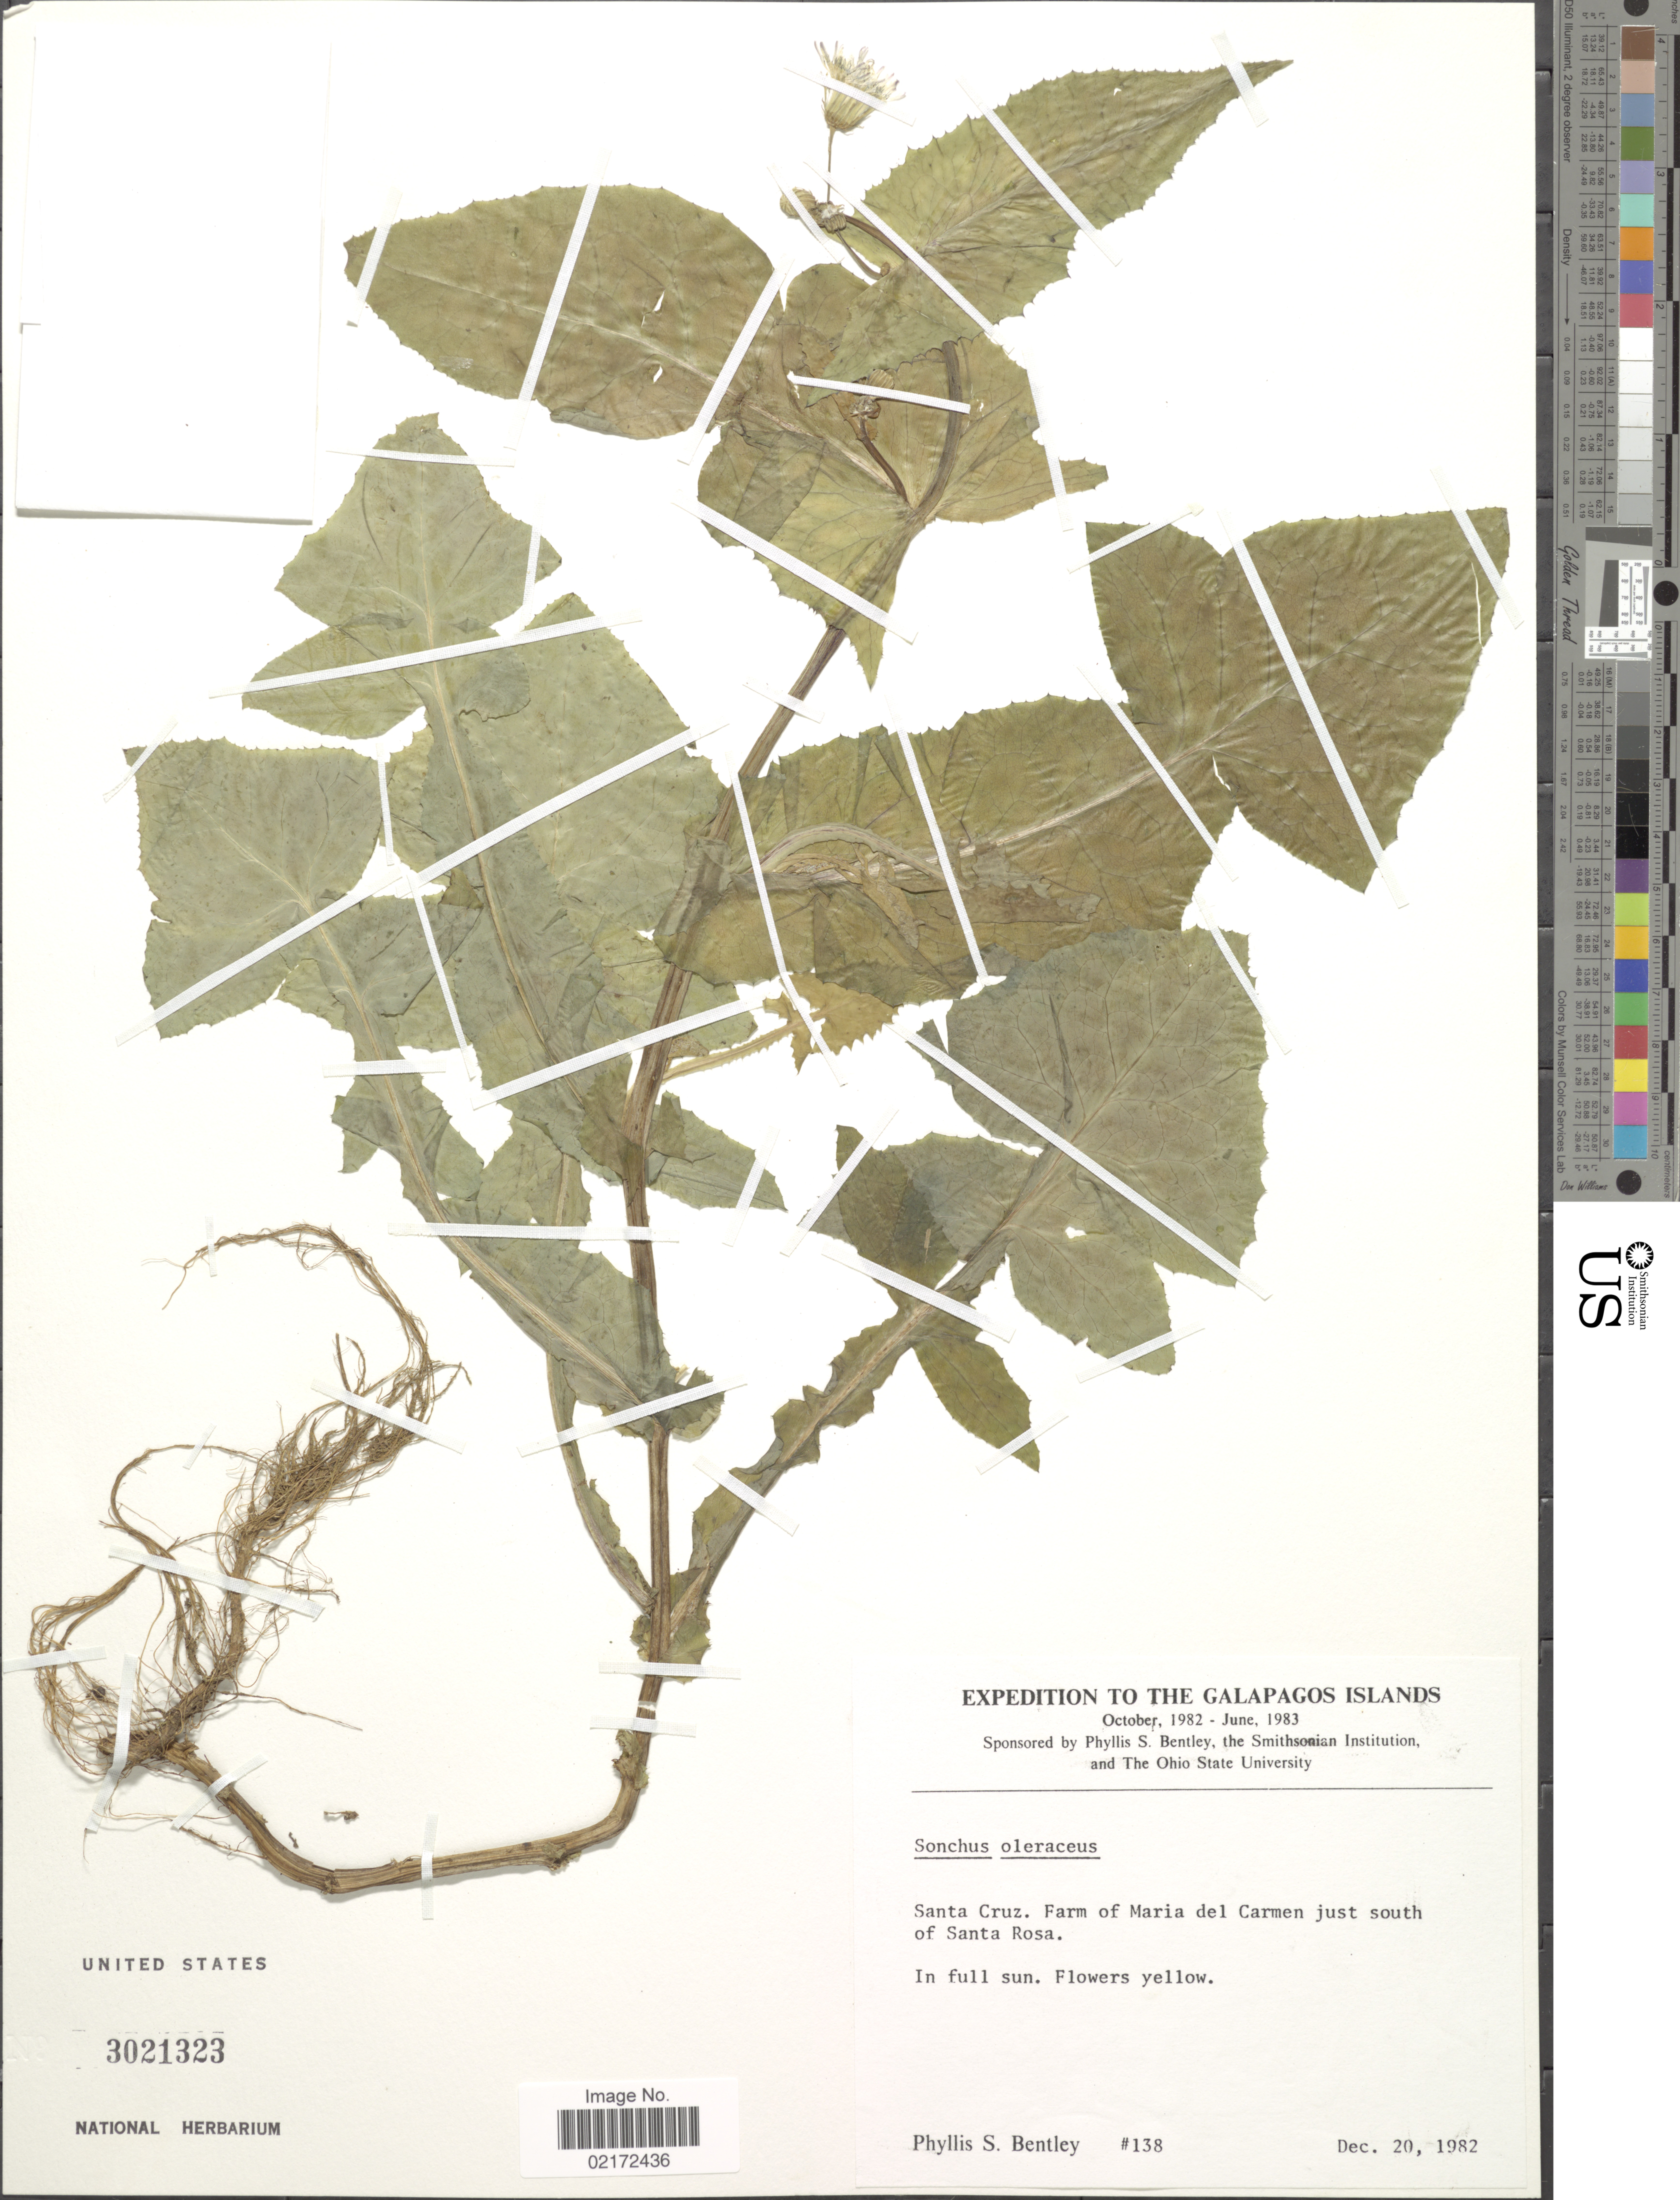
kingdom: Plantae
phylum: Tracheophyta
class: Magnoliopsida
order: Asterales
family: Asteraceae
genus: Sonchus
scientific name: Sonchus oleraceus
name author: L.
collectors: P. S. Bentley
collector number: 138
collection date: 1982-12-20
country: Ecuador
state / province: Colón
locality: Galapagos Islands. Santa Cruz. Farm of Maria del Carmen just south of Santa Rosa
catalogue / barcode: US 3021323